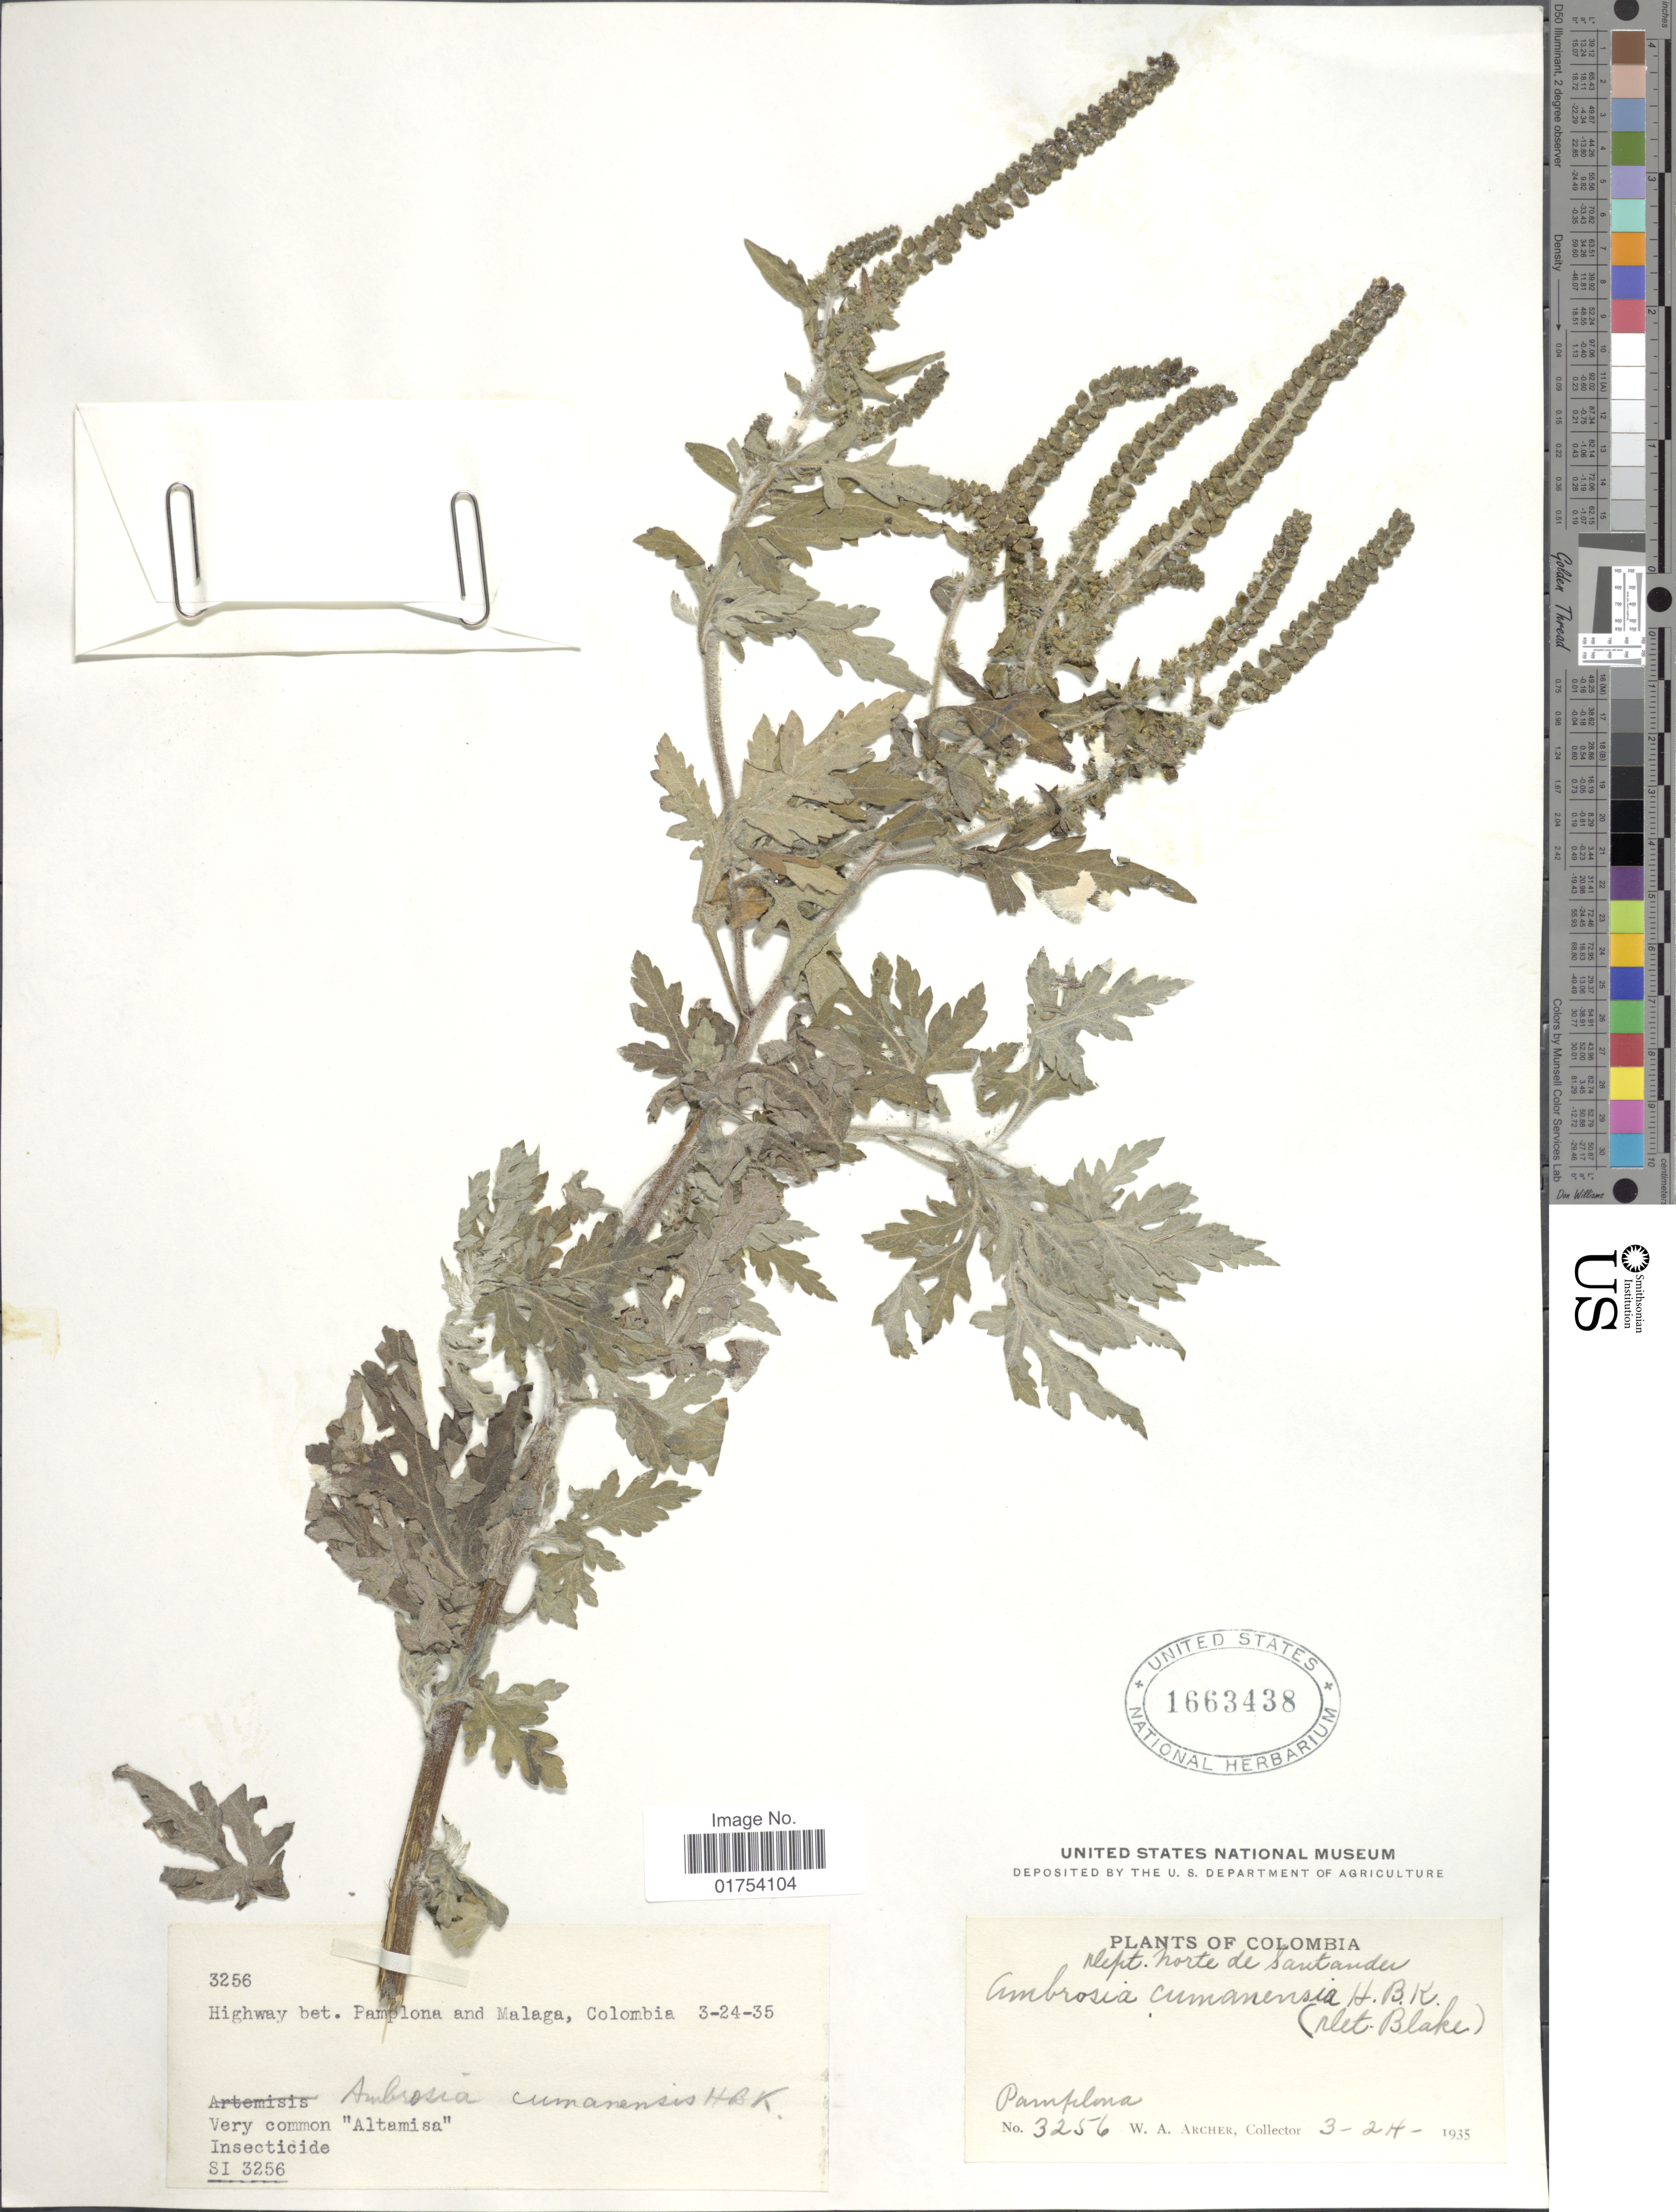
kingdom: Plantae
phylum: Tracheophyta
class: Magnoliopsida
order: Asterales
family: Asteraceae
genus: Ambrosia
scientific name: Ambrosia peruviana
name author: Willd.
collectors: W. A. Archer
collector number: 3256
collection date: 1935-03-24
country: Colombia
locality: Highway bet. Pamplona and Malaga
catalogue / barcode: US 1663438